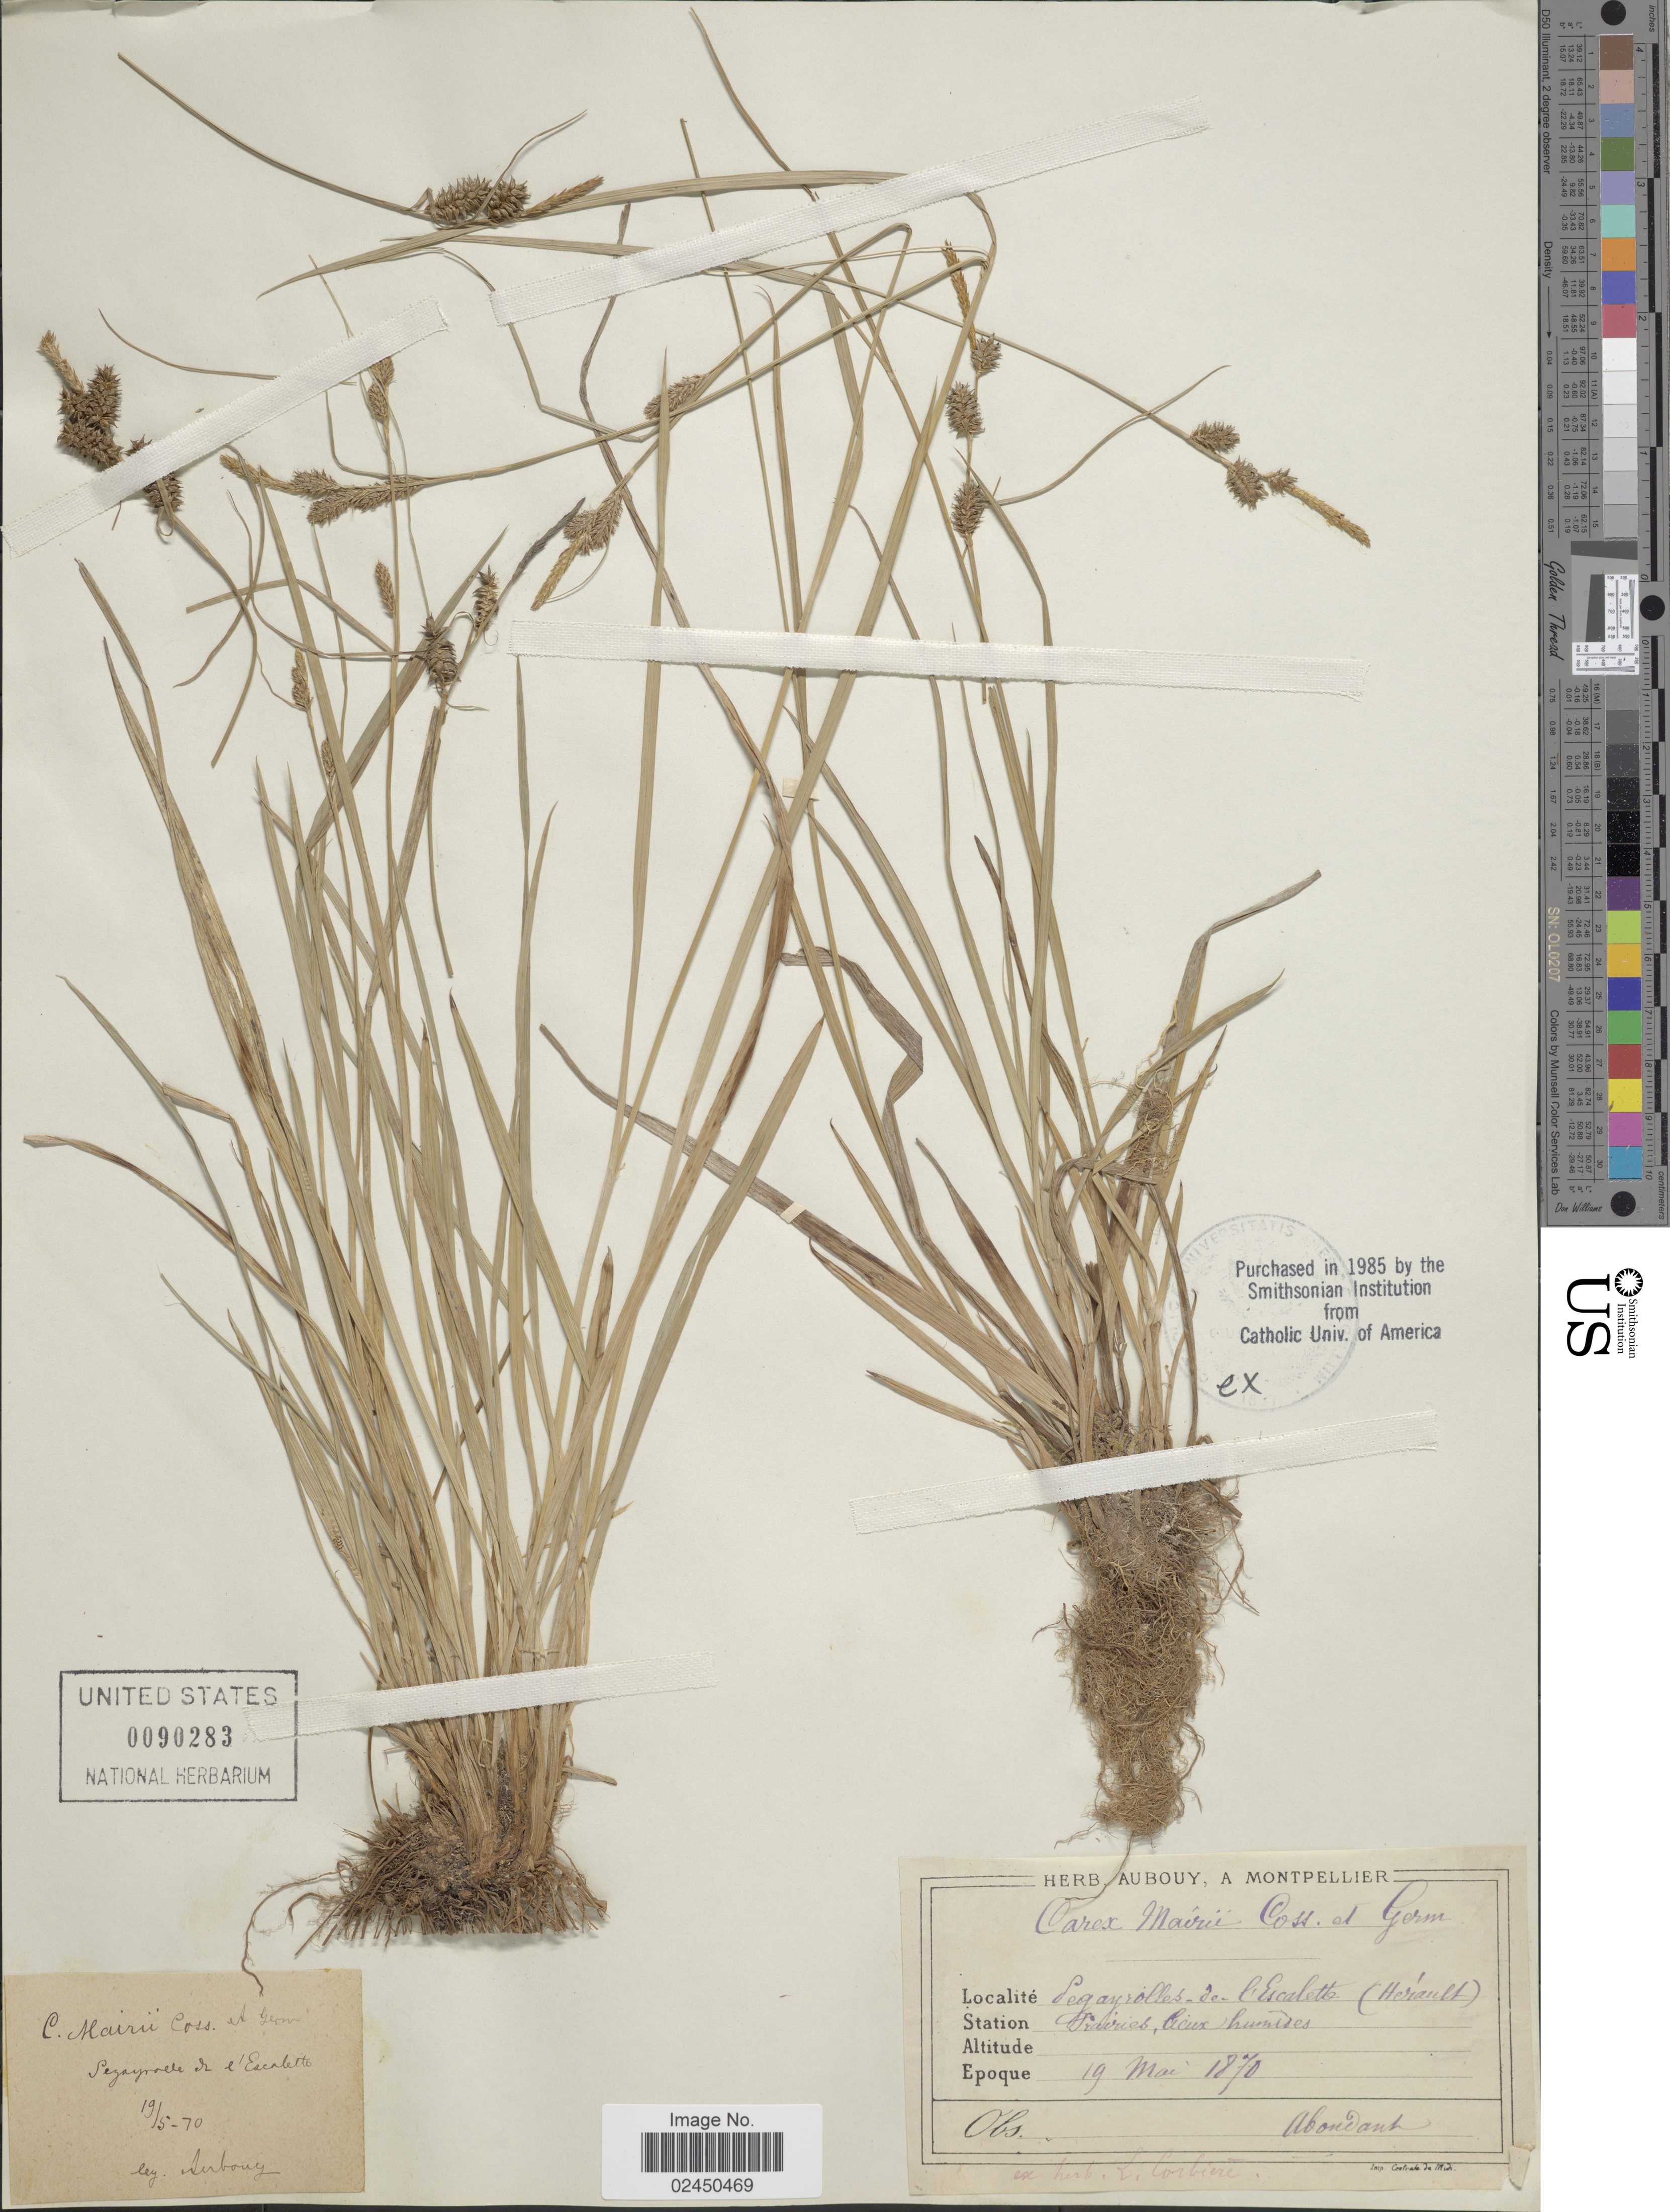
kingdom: Plantae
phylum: Tracheophyta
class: Liliopsida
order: Poales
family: Cyperaceae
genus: Carex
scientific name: Carex mairei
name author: Coss. & Germ.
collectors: Aubouy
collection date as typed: Transcribed d/m/y: 19/5/70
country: France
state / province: Occitanie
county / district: Hérault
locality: Segayrolles de l'Escoslette (Herault)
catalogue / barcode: US 90283